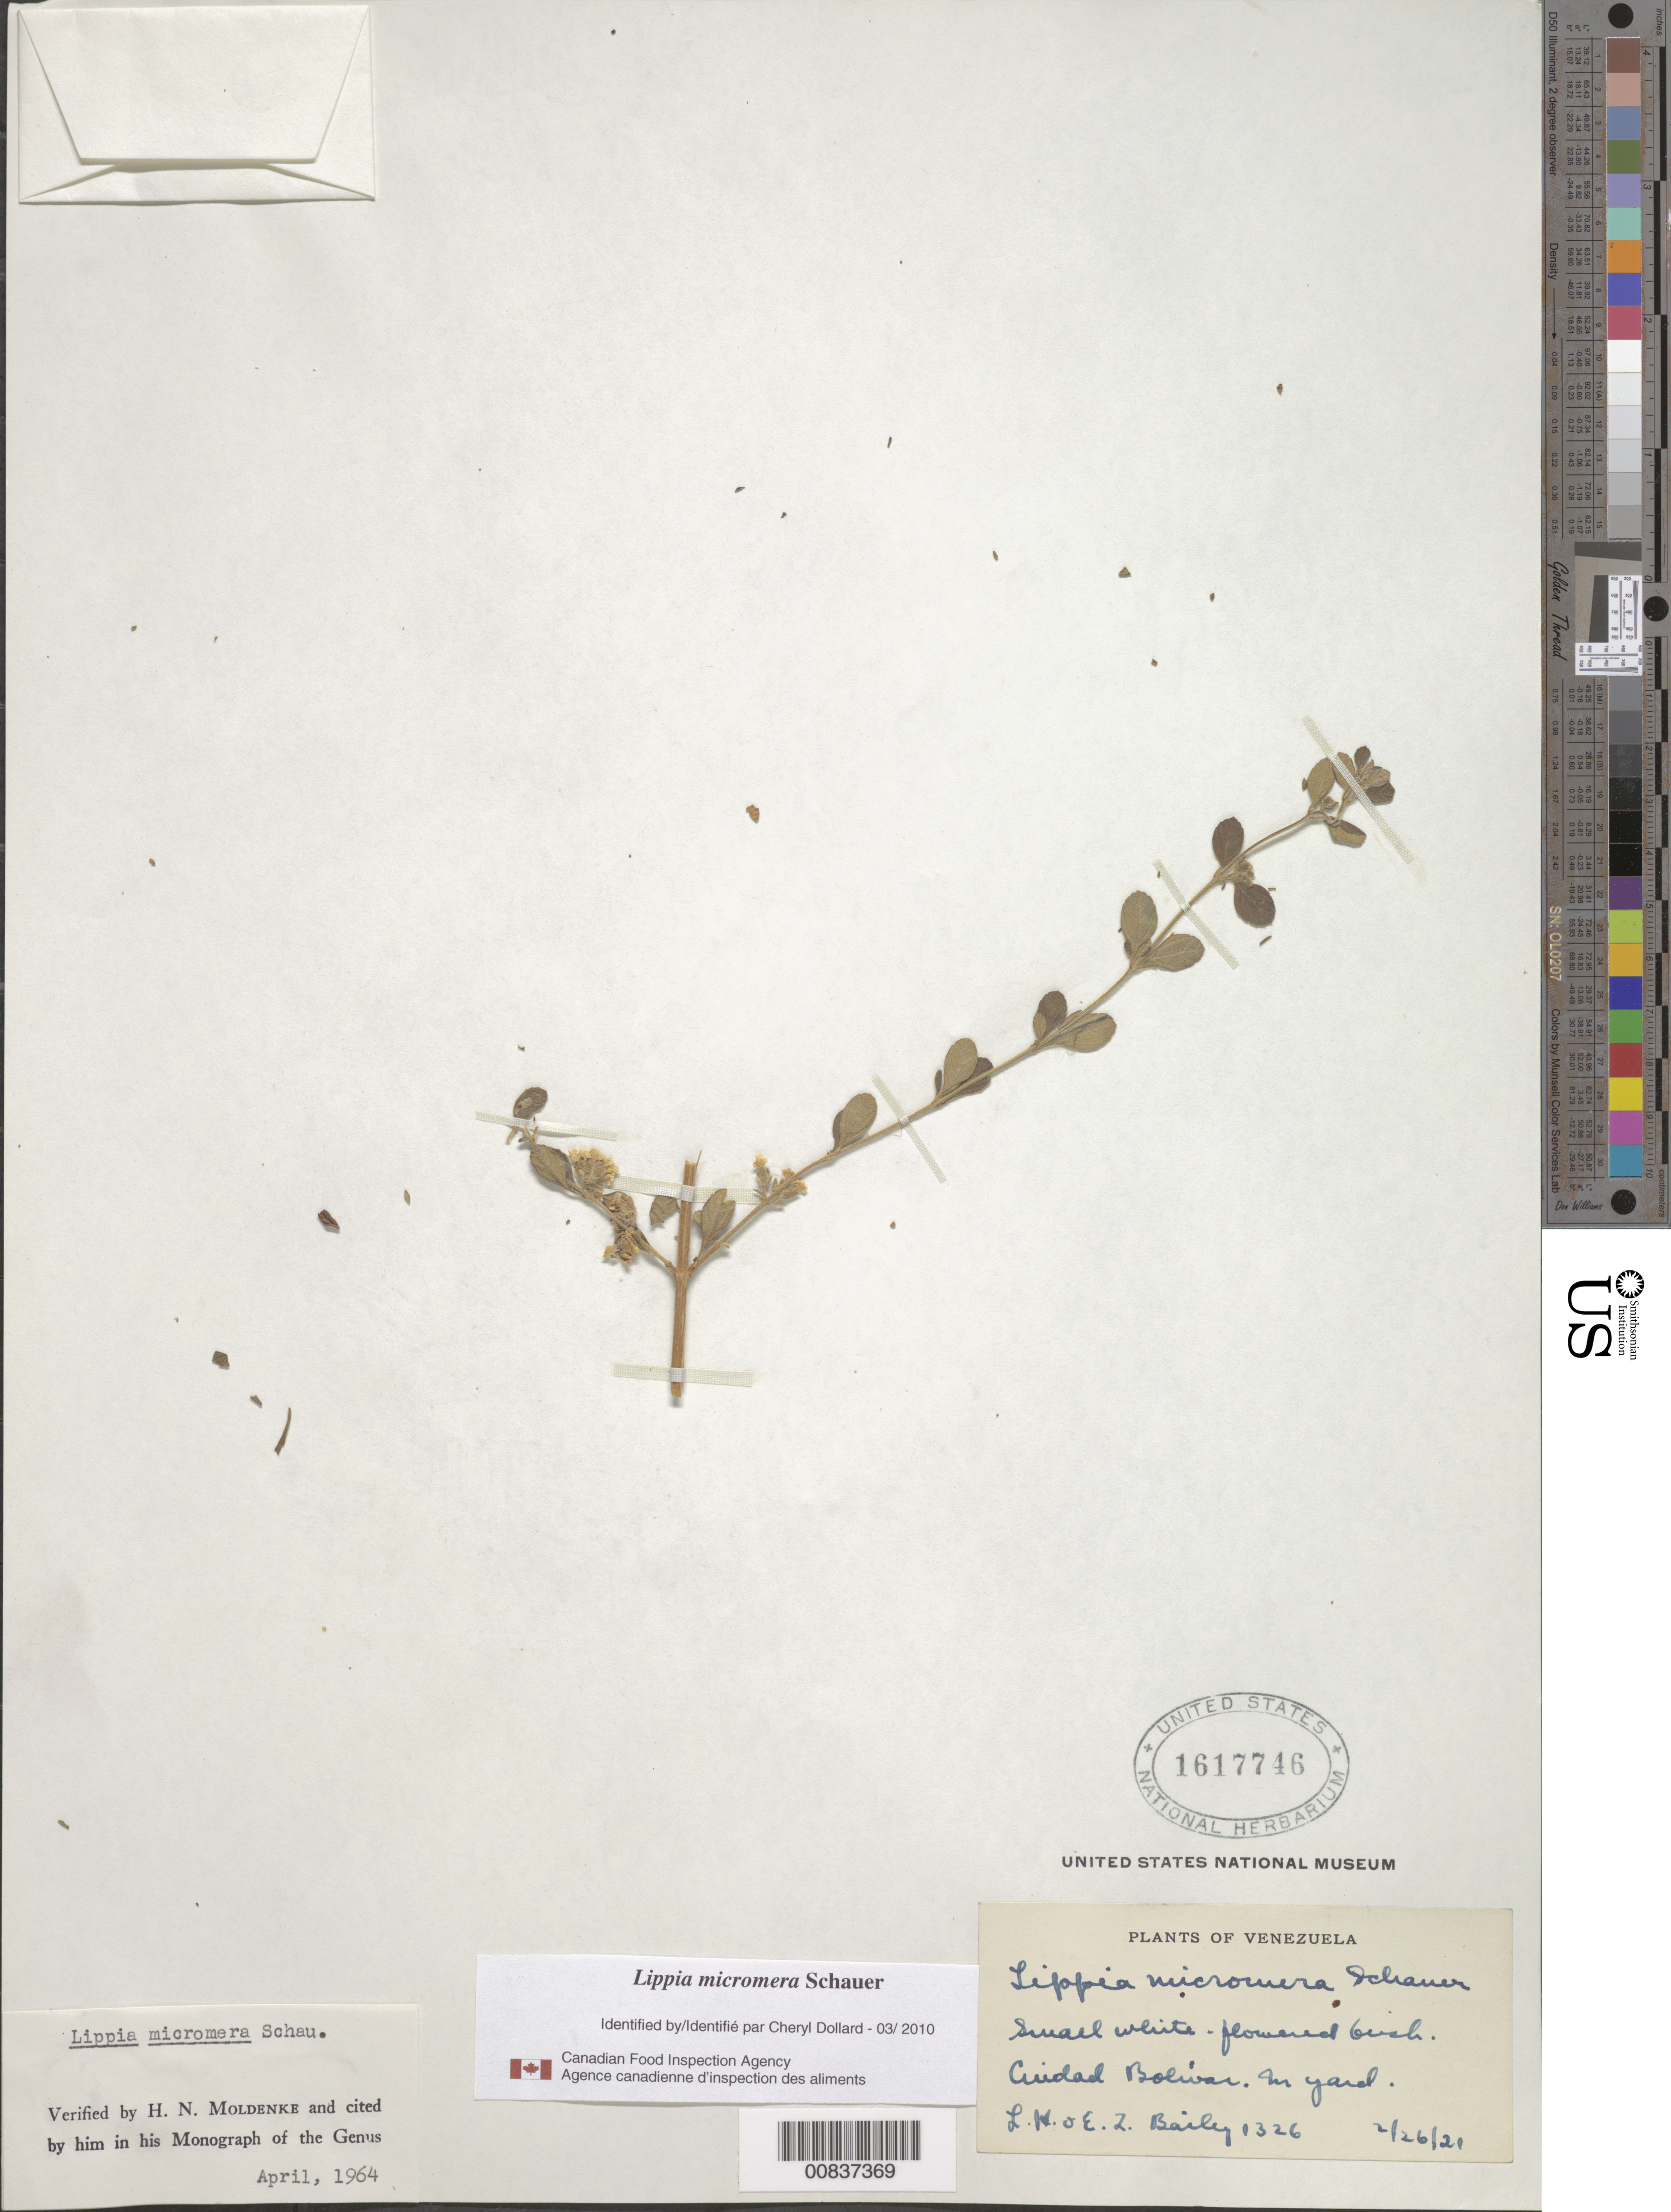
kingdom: Plantae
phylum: Tracheophyta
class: Magnoliopsida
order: Lamiales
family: Verbenaceae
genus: Lippia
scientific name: Lippia micromera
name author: Schauer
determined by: Moldenke, H. N.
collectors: L. H. Bailey & E. Z. Bailey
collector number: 1326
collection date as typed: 26-Feb-21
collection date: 1921-02-26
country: Venezuela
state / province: Bolívar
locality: Ciudad Bolívar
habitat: In yard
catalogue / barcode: US 1617746